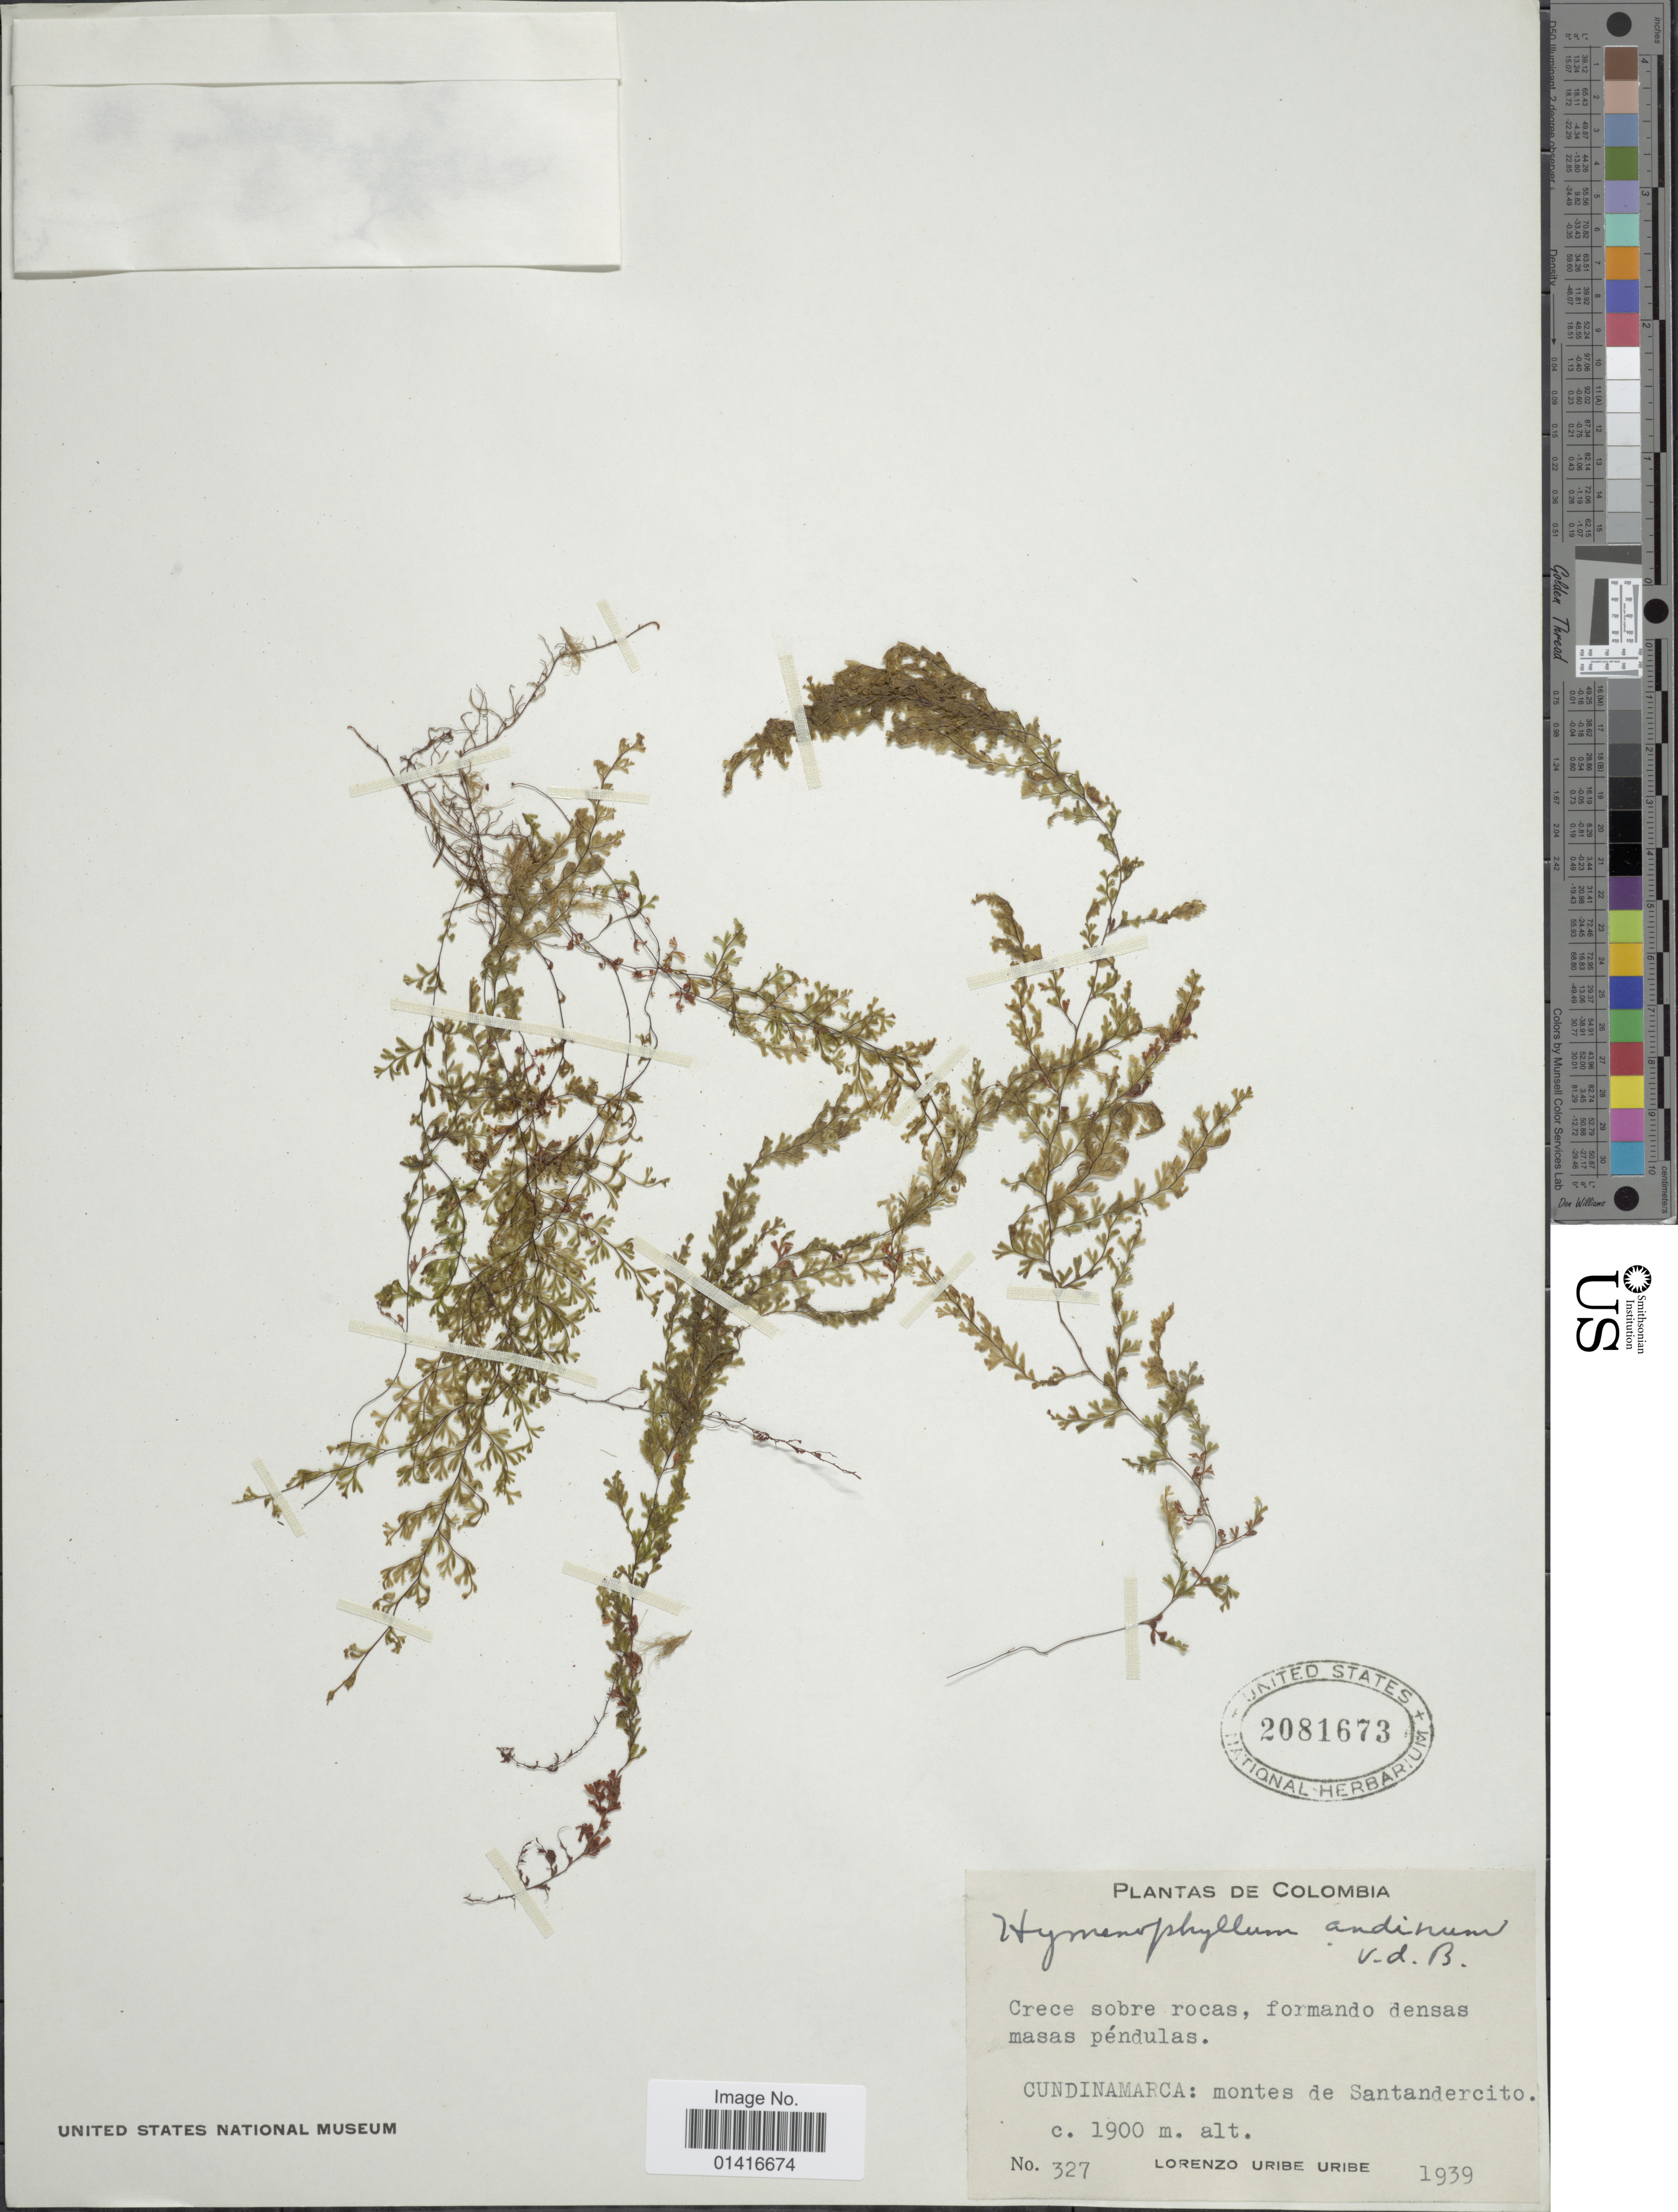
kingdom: Plantae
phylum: Tracheophyta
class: Polypodiopsida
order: Hymenophyllales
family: Hymenophyllaceae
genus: Hymenophyllum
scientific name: Hymenophyllum myriocarpum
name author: Hook.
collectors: L. Uribe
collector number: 327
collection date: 1939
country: Colombia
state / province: Cundinamarca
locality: Montes de Santadercito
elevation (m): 1900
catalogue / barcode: US 2081673